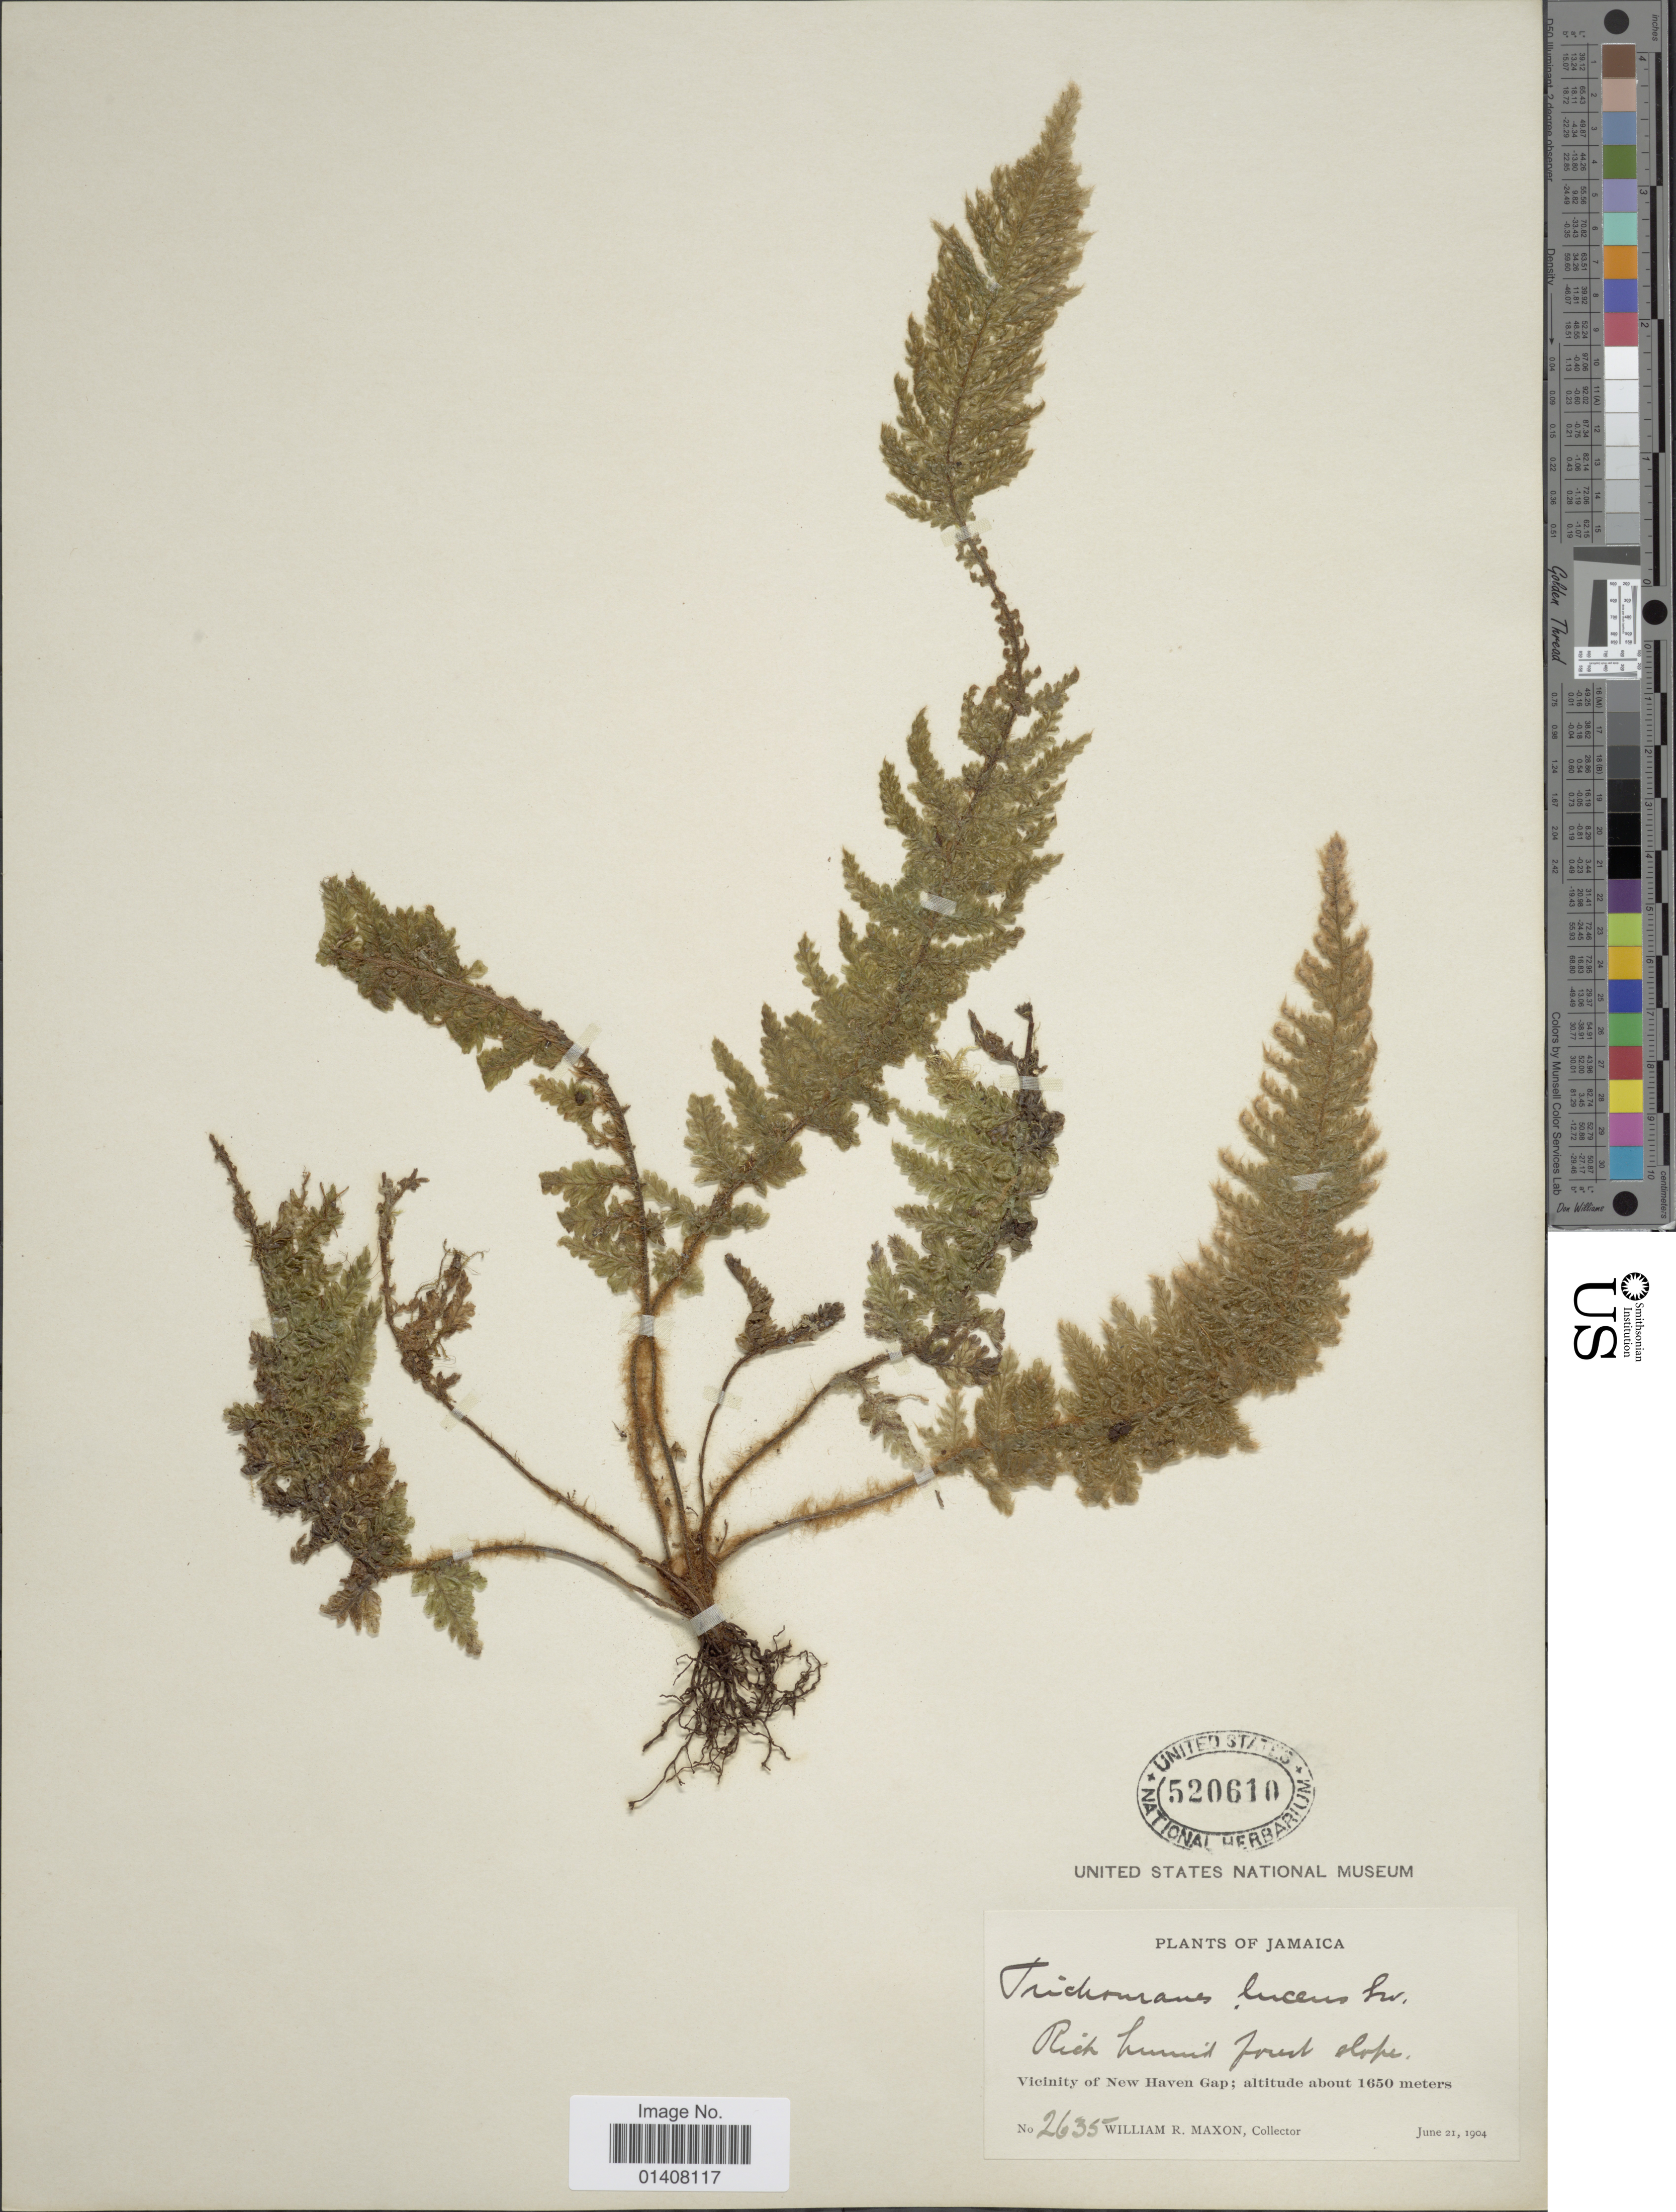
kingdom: Plantae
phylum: Tracheophyta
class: Polypodiopsida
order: Hymenophyllales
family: Hymenophyllaceae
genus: Trichomanes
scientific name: Trichomanes lucens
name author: Sw.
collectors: W. R. Maxon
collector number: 2635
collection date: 1904-06-21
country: Jamaica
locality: Rich humid forest slope, Vicinity of New Haven Gap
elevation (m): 1650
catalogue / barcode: US 520610